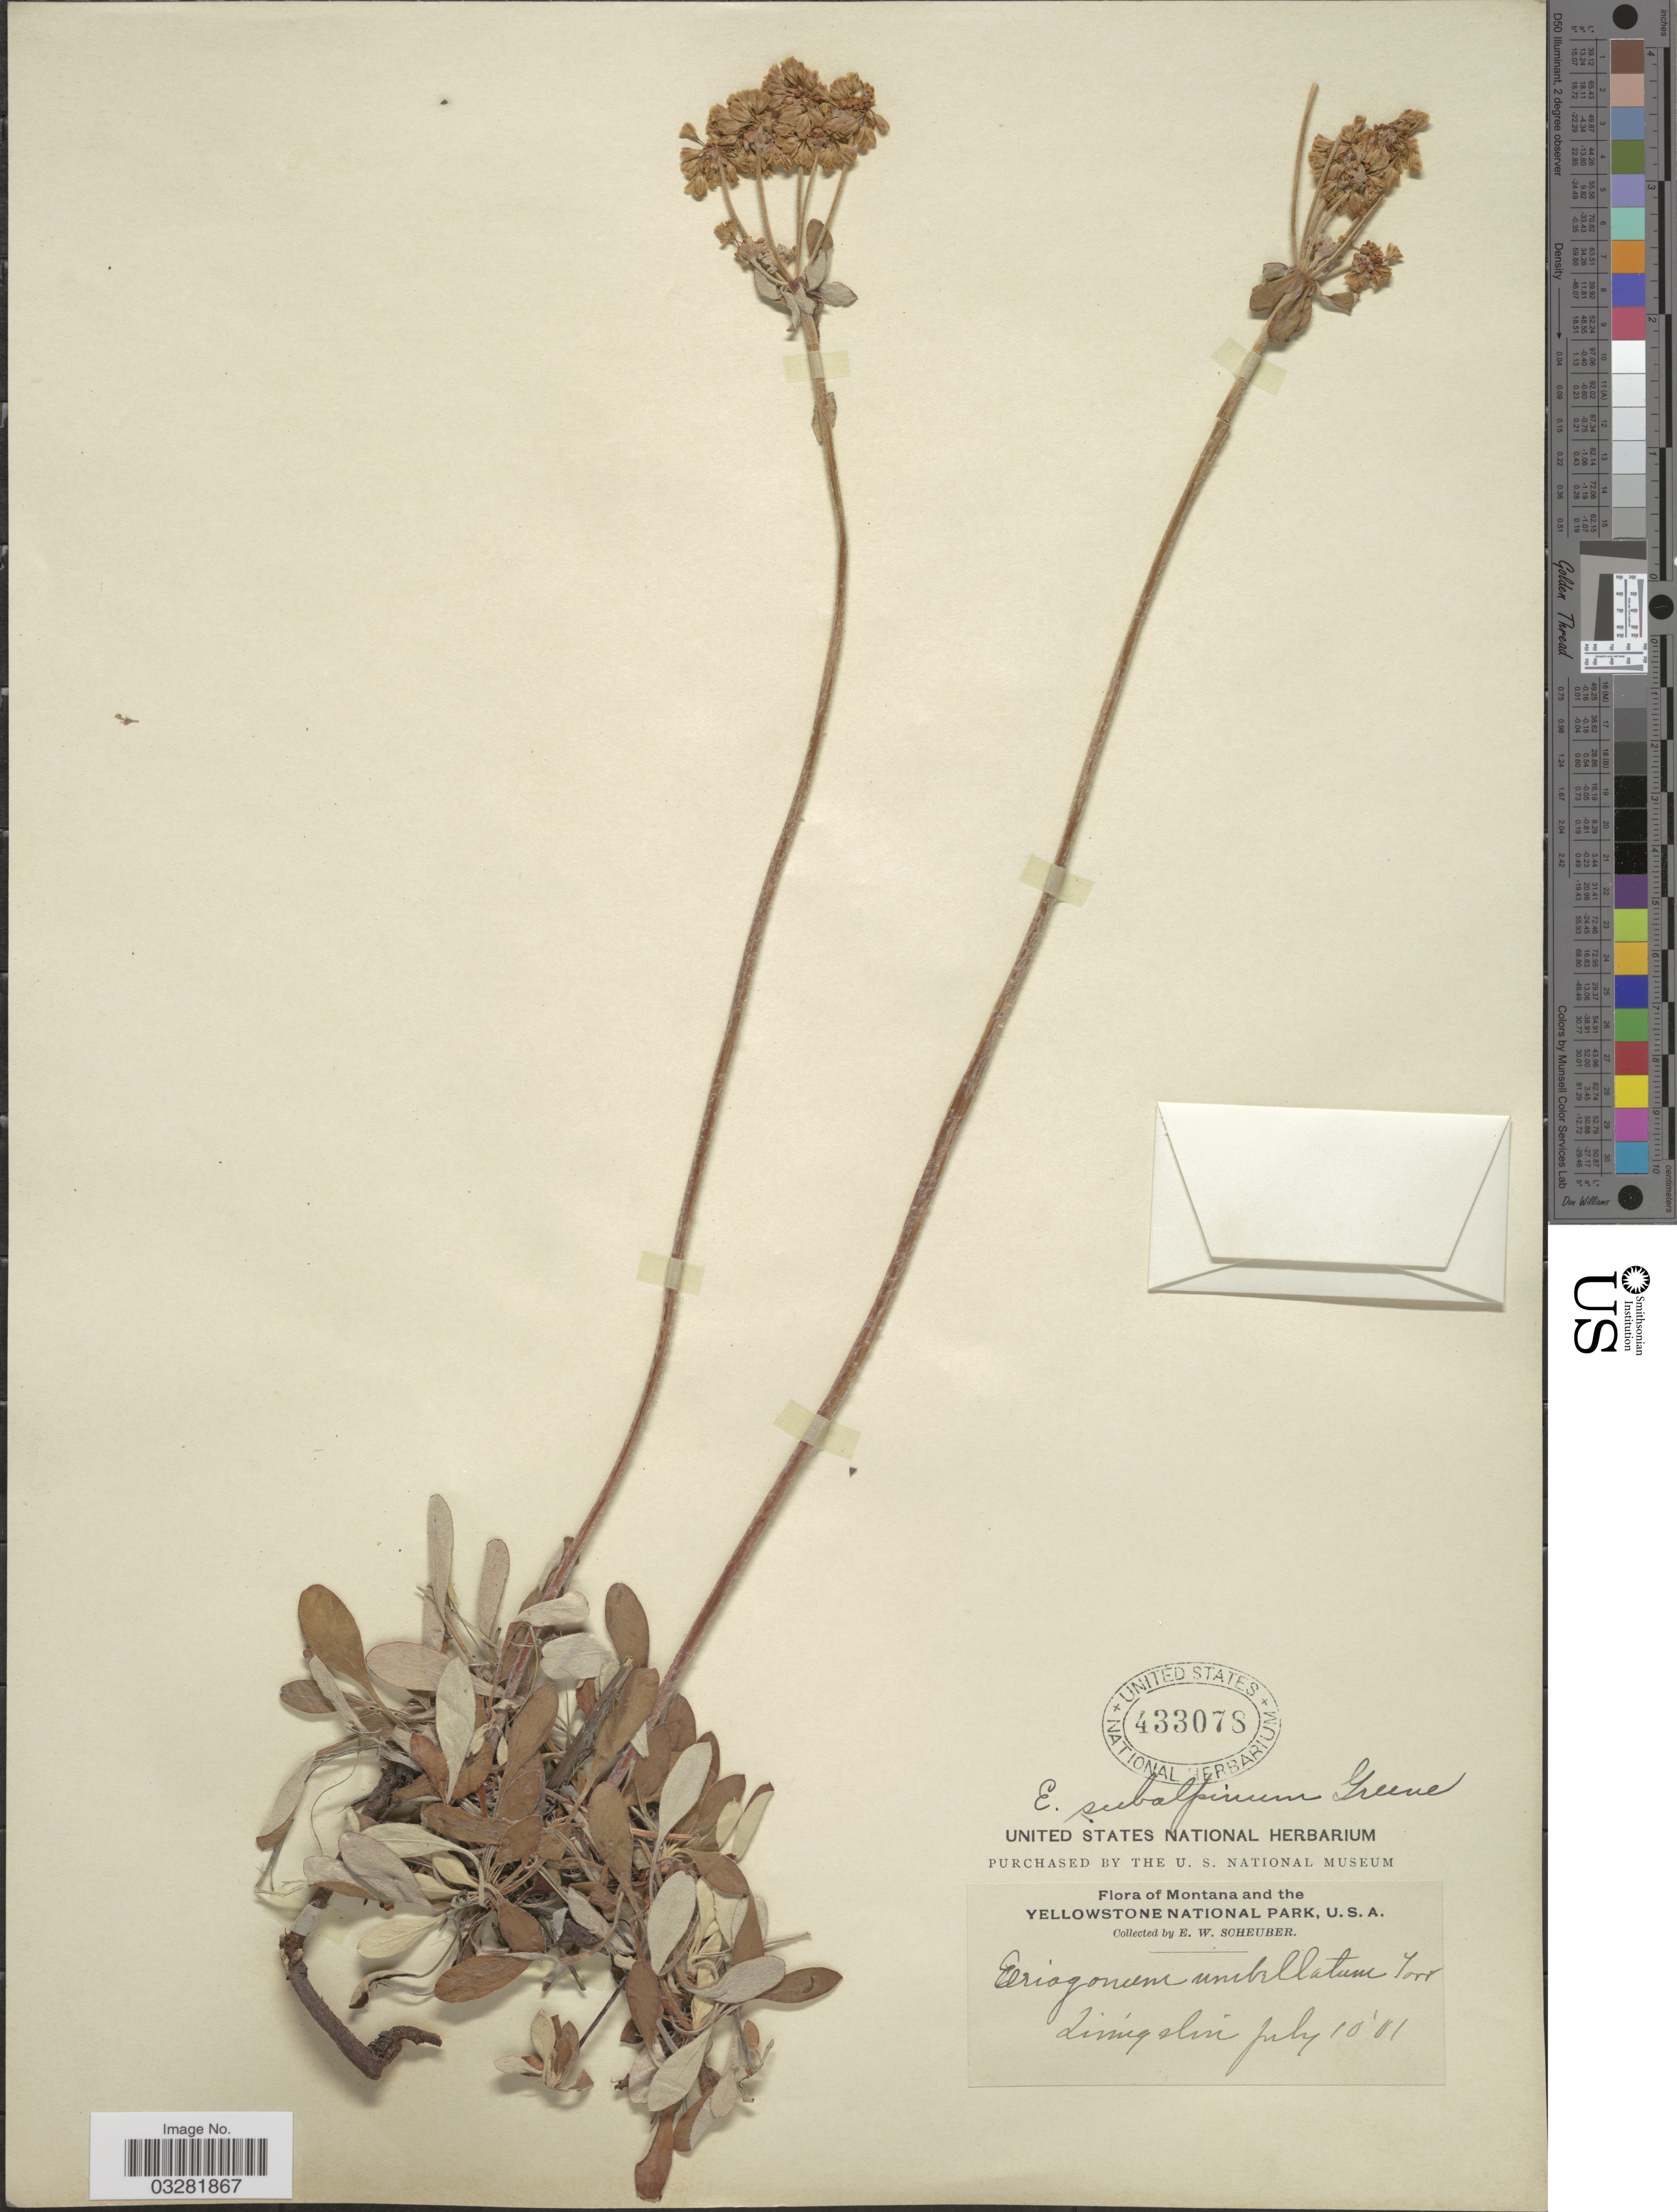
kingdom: Plantae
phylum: Tracheophyta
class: Magnoliopsida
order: Caryophyllales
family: Polygonaceae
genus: Eriogonum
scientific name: Eriogonum umbellatum var. subalpinum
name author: M.E. Jones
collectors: E. Scheuber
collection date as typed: Transcribed d/m/y: 10/7/1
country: United States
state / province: Montana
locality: The Yellowstone National Park. Livingston.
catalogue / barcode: US 433078